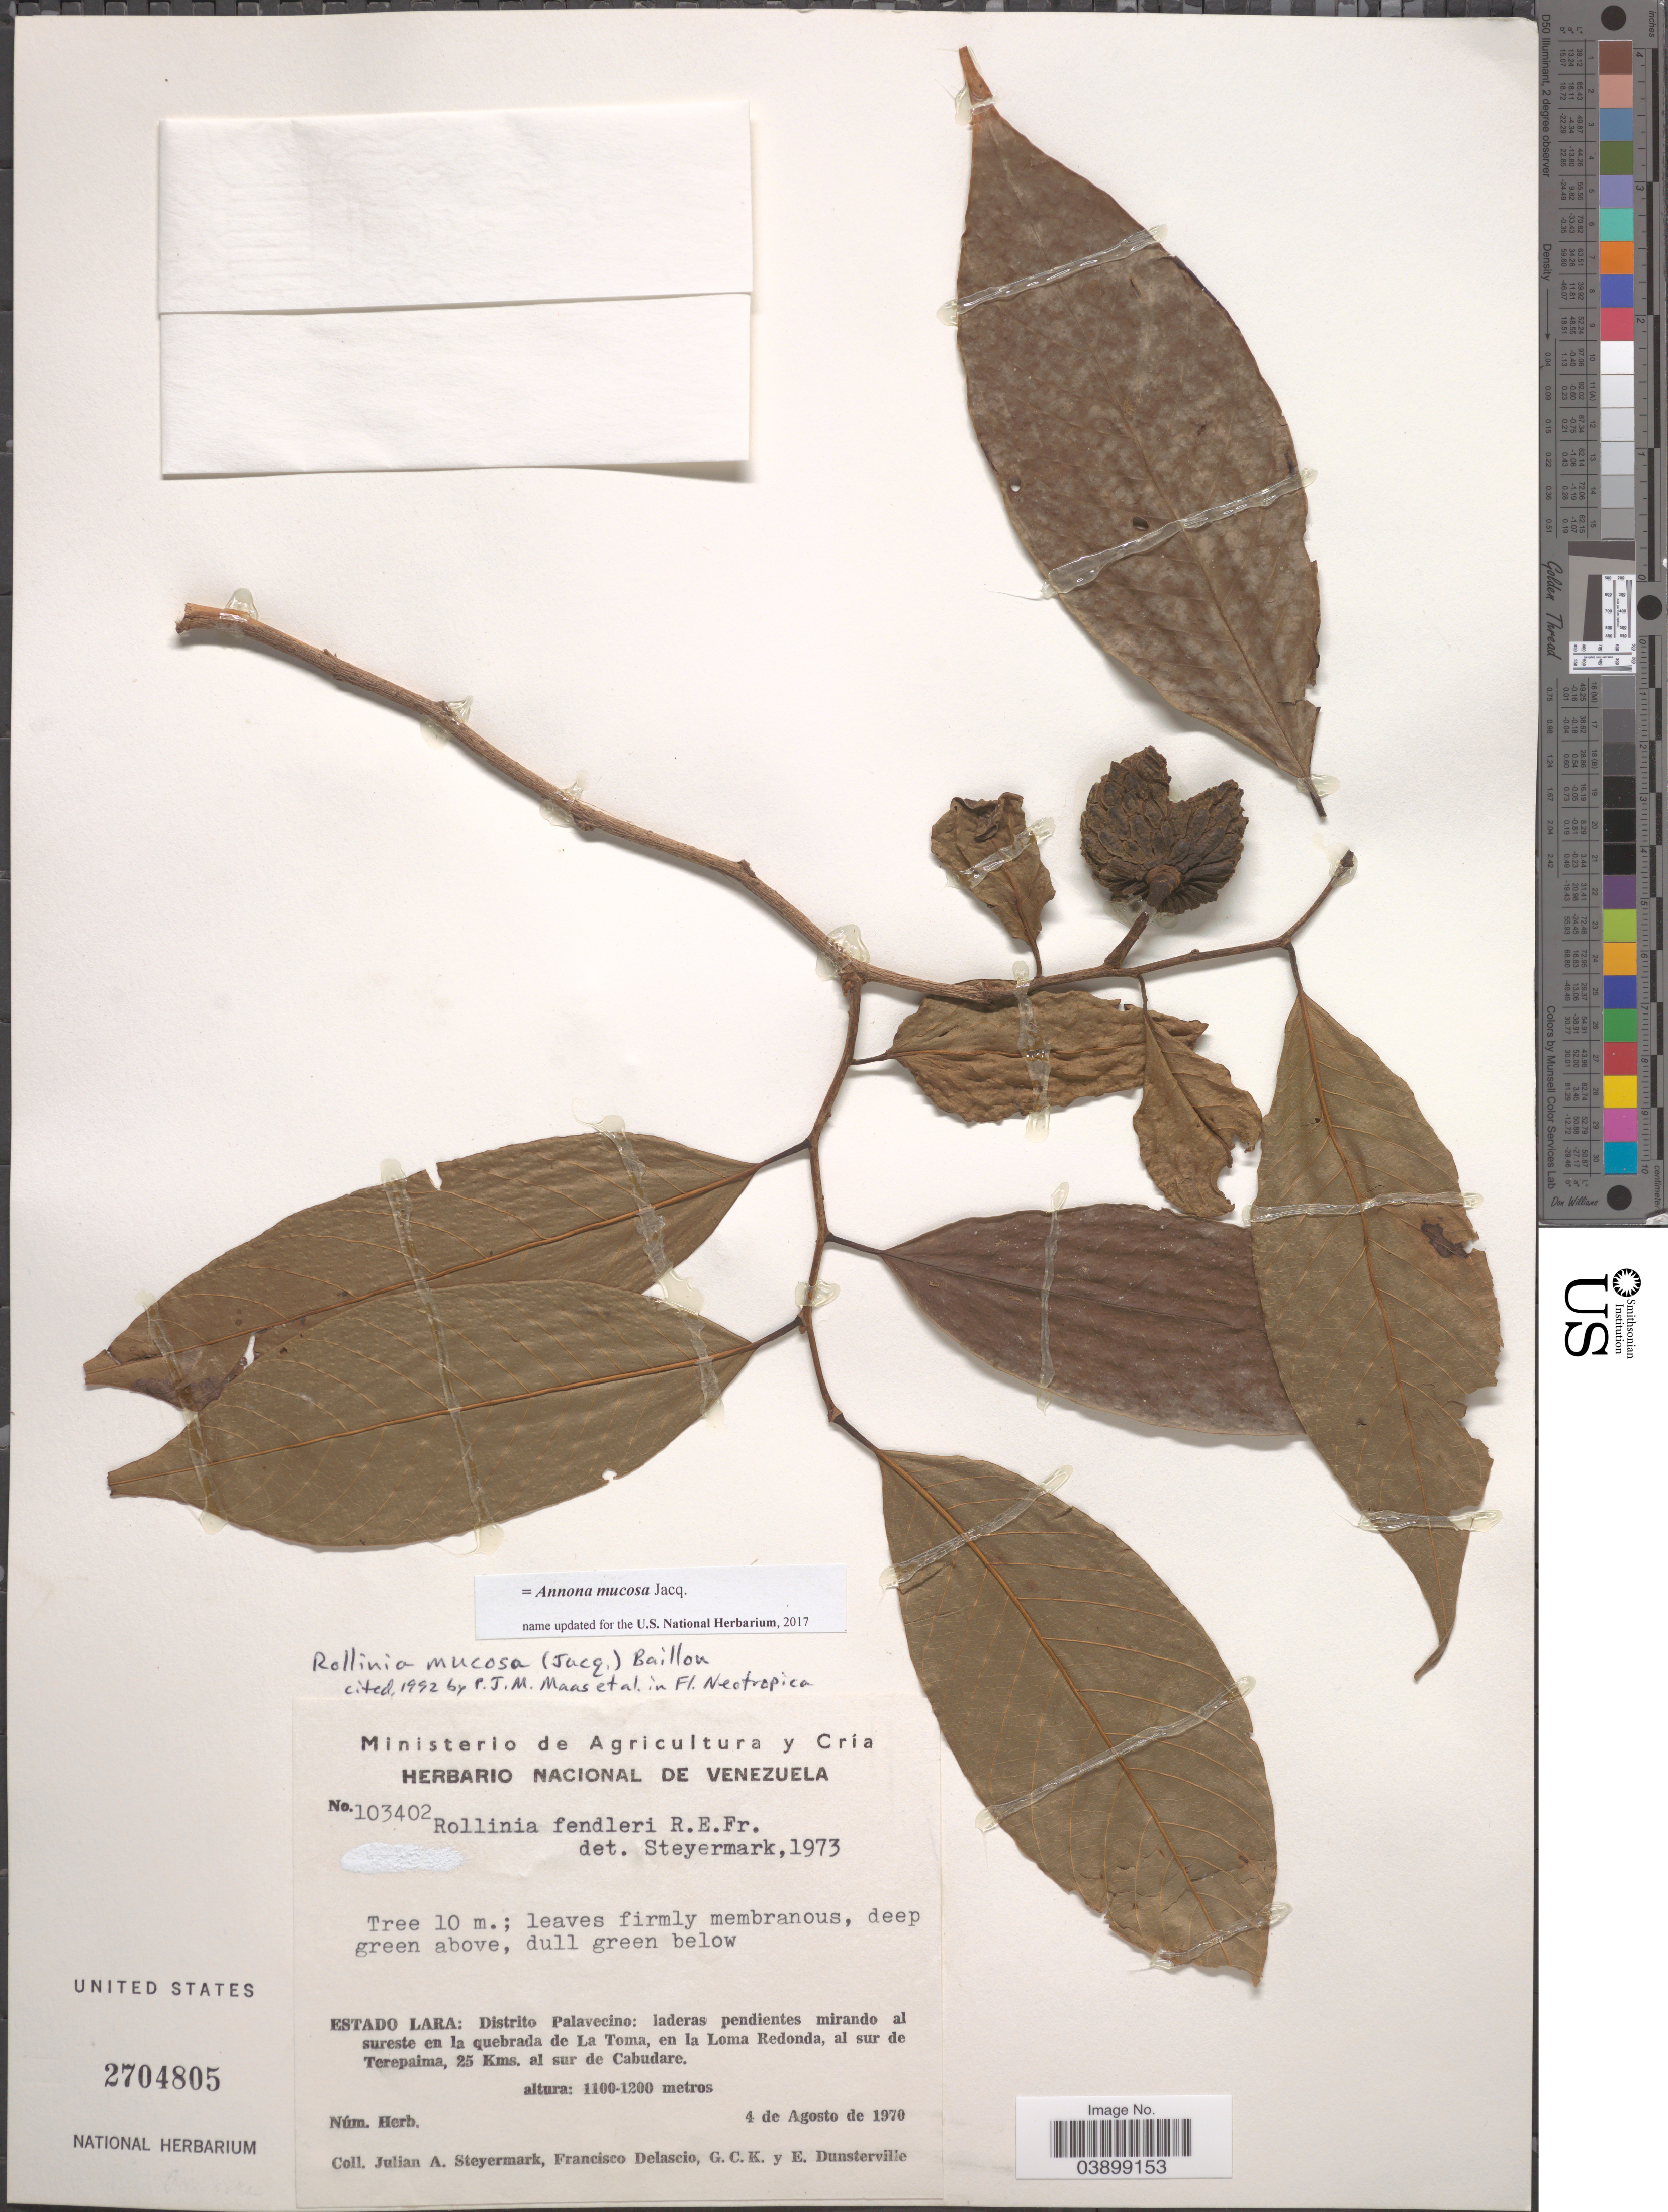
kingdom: Plantae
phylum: Tracheophyta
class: Magnoliopsida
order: Magnoliales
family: Annonaceae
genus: Annona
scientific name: Annona mucosa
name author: Jacq.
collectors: J. Steyermark, F. Delascio, G. C. K. Dunsterville & E. Dunsterville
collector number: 103402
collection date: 1970-08-04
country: Venezuela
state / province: Lara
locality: Distrito Palavecino: laderas pendientes mirando al sureste en la quebrada de La Toma, en la Loma Redonda, al sur de Terepaima, 25 Kms. al sur de Cabudare.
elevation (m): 1100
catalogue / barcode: US 2704805